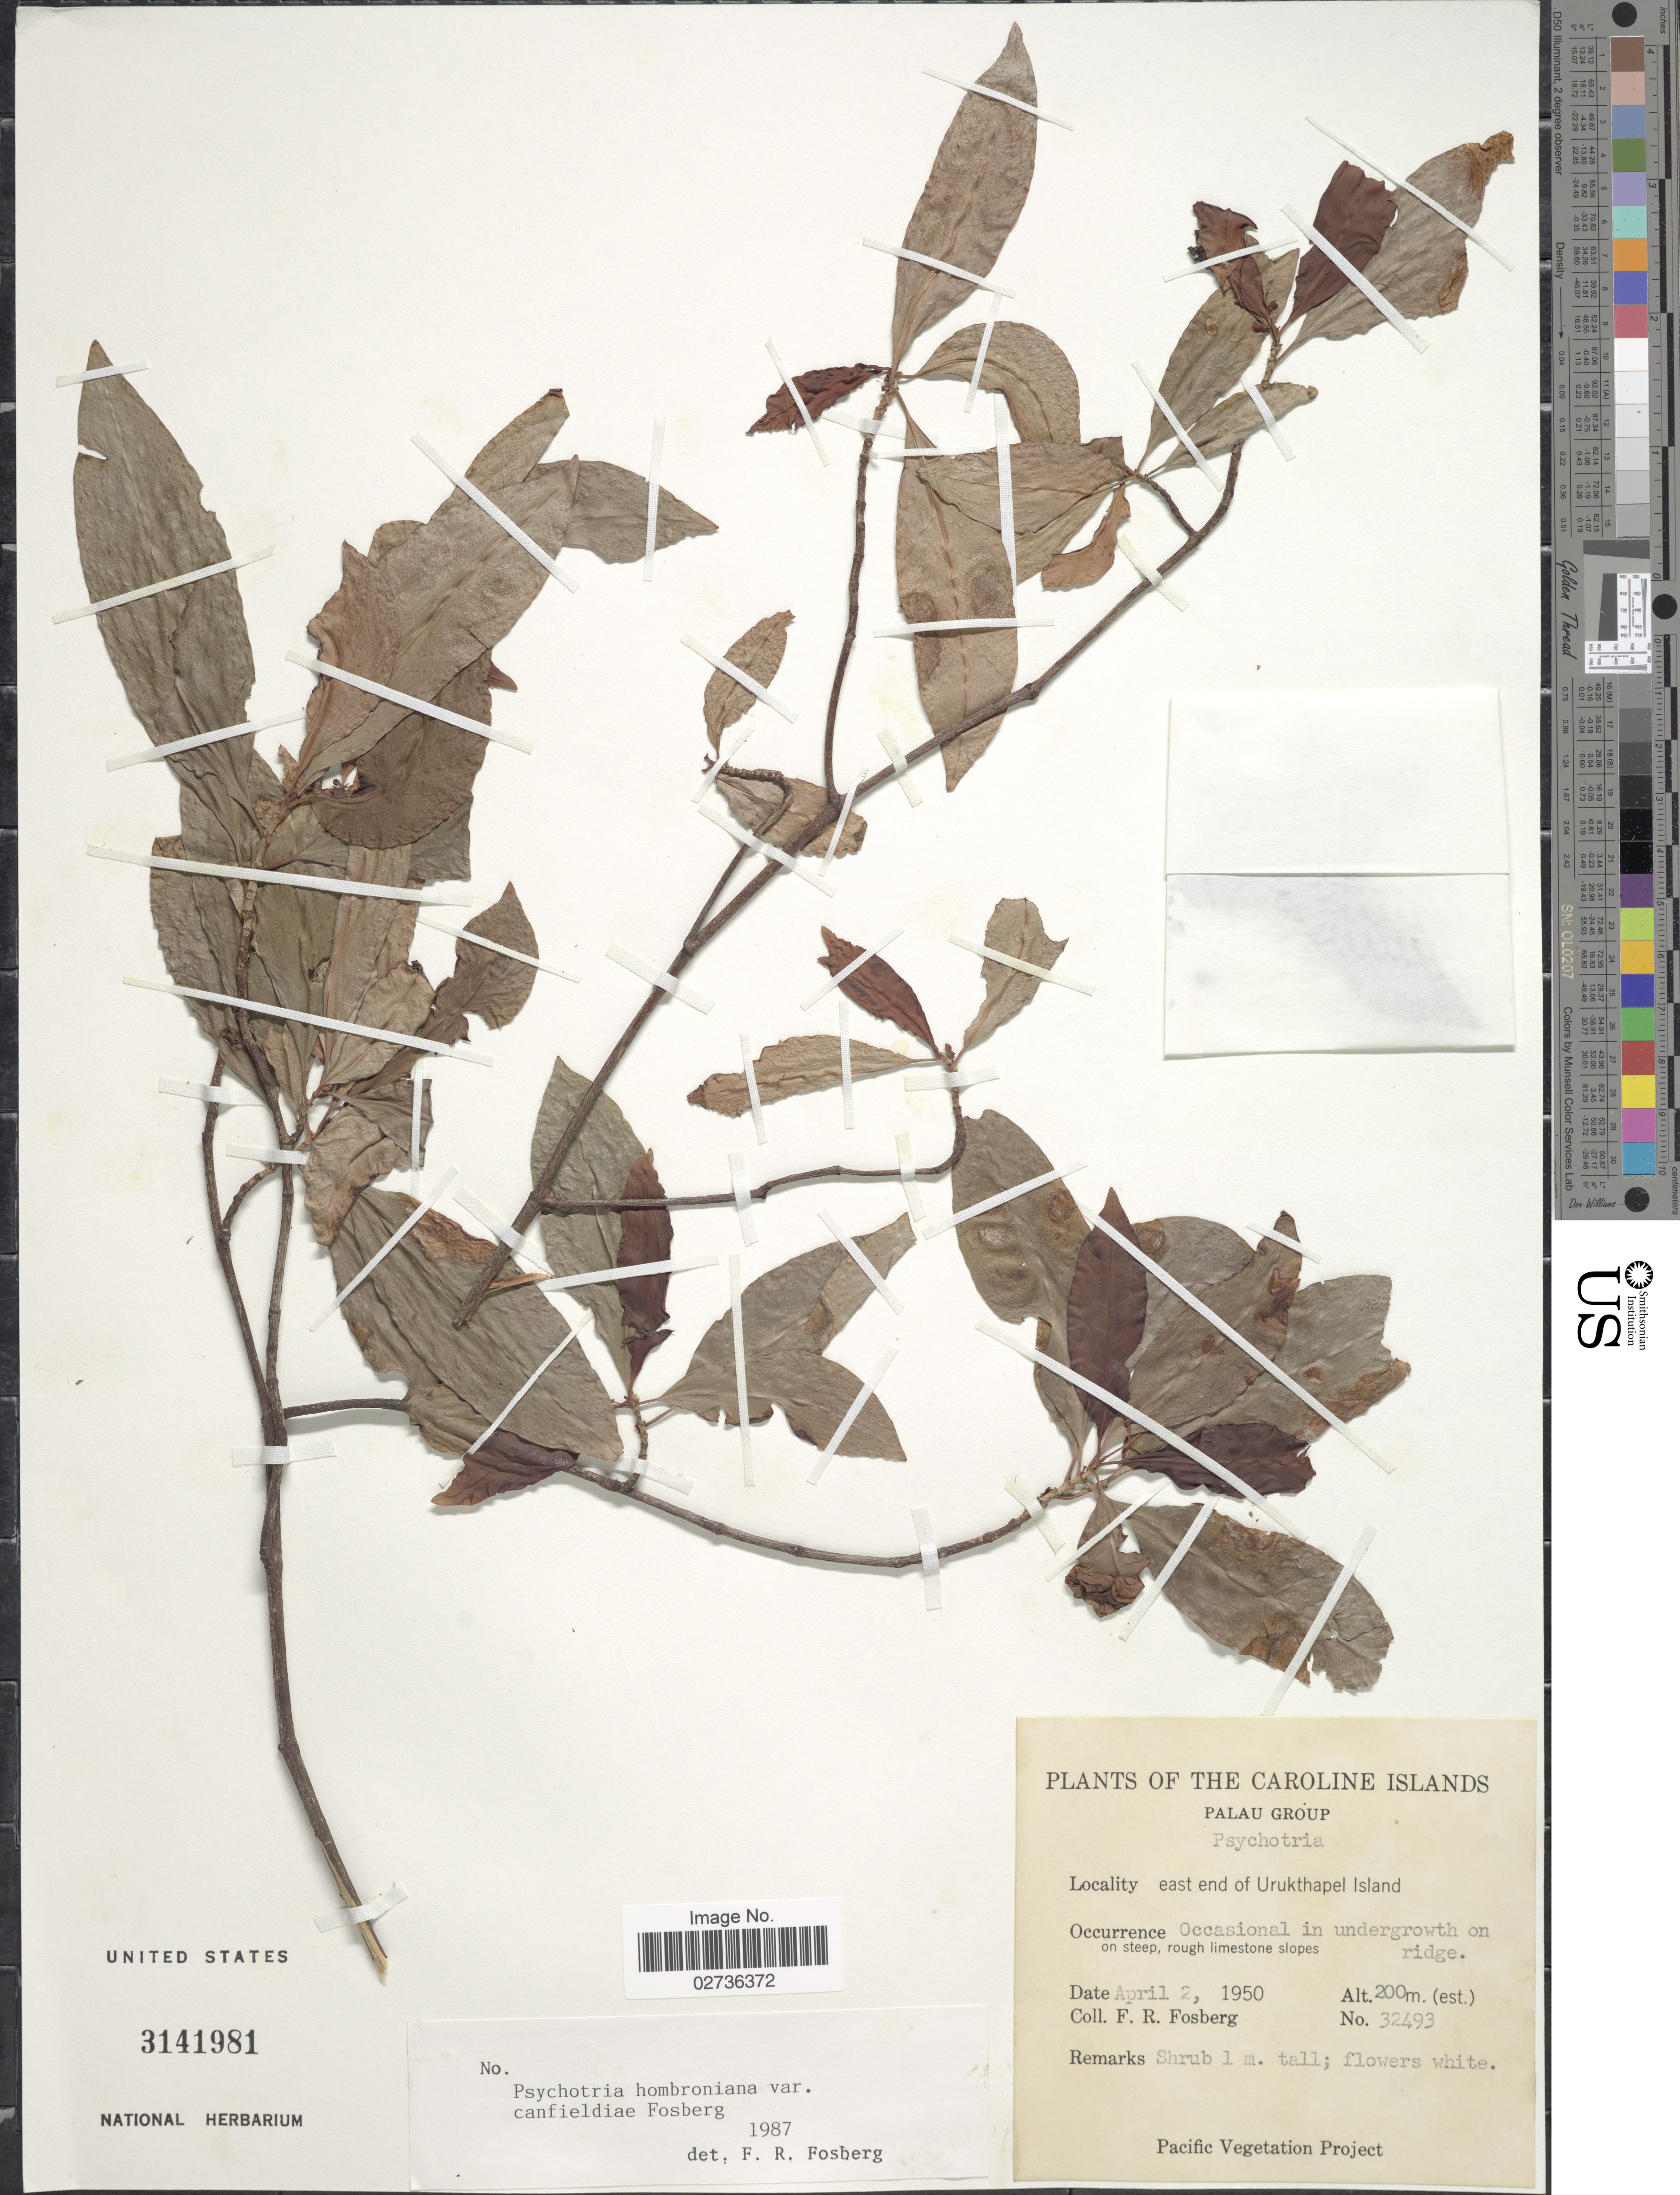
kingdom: Plantae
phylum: Tracheophyta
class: Magnoliopsida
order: Gentianales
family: Rubiaceae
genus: Psychotria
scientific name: Psychotria hombroniana var. canfieldiae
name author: Fosberg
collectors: F. R. Fosberg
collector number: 32493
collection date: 1950-04-02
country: Palau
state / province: Koror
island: Ngeruktabel [Urukthapel]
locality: East end of Urukthapel Island.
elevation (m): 200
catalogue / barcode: US 3141981